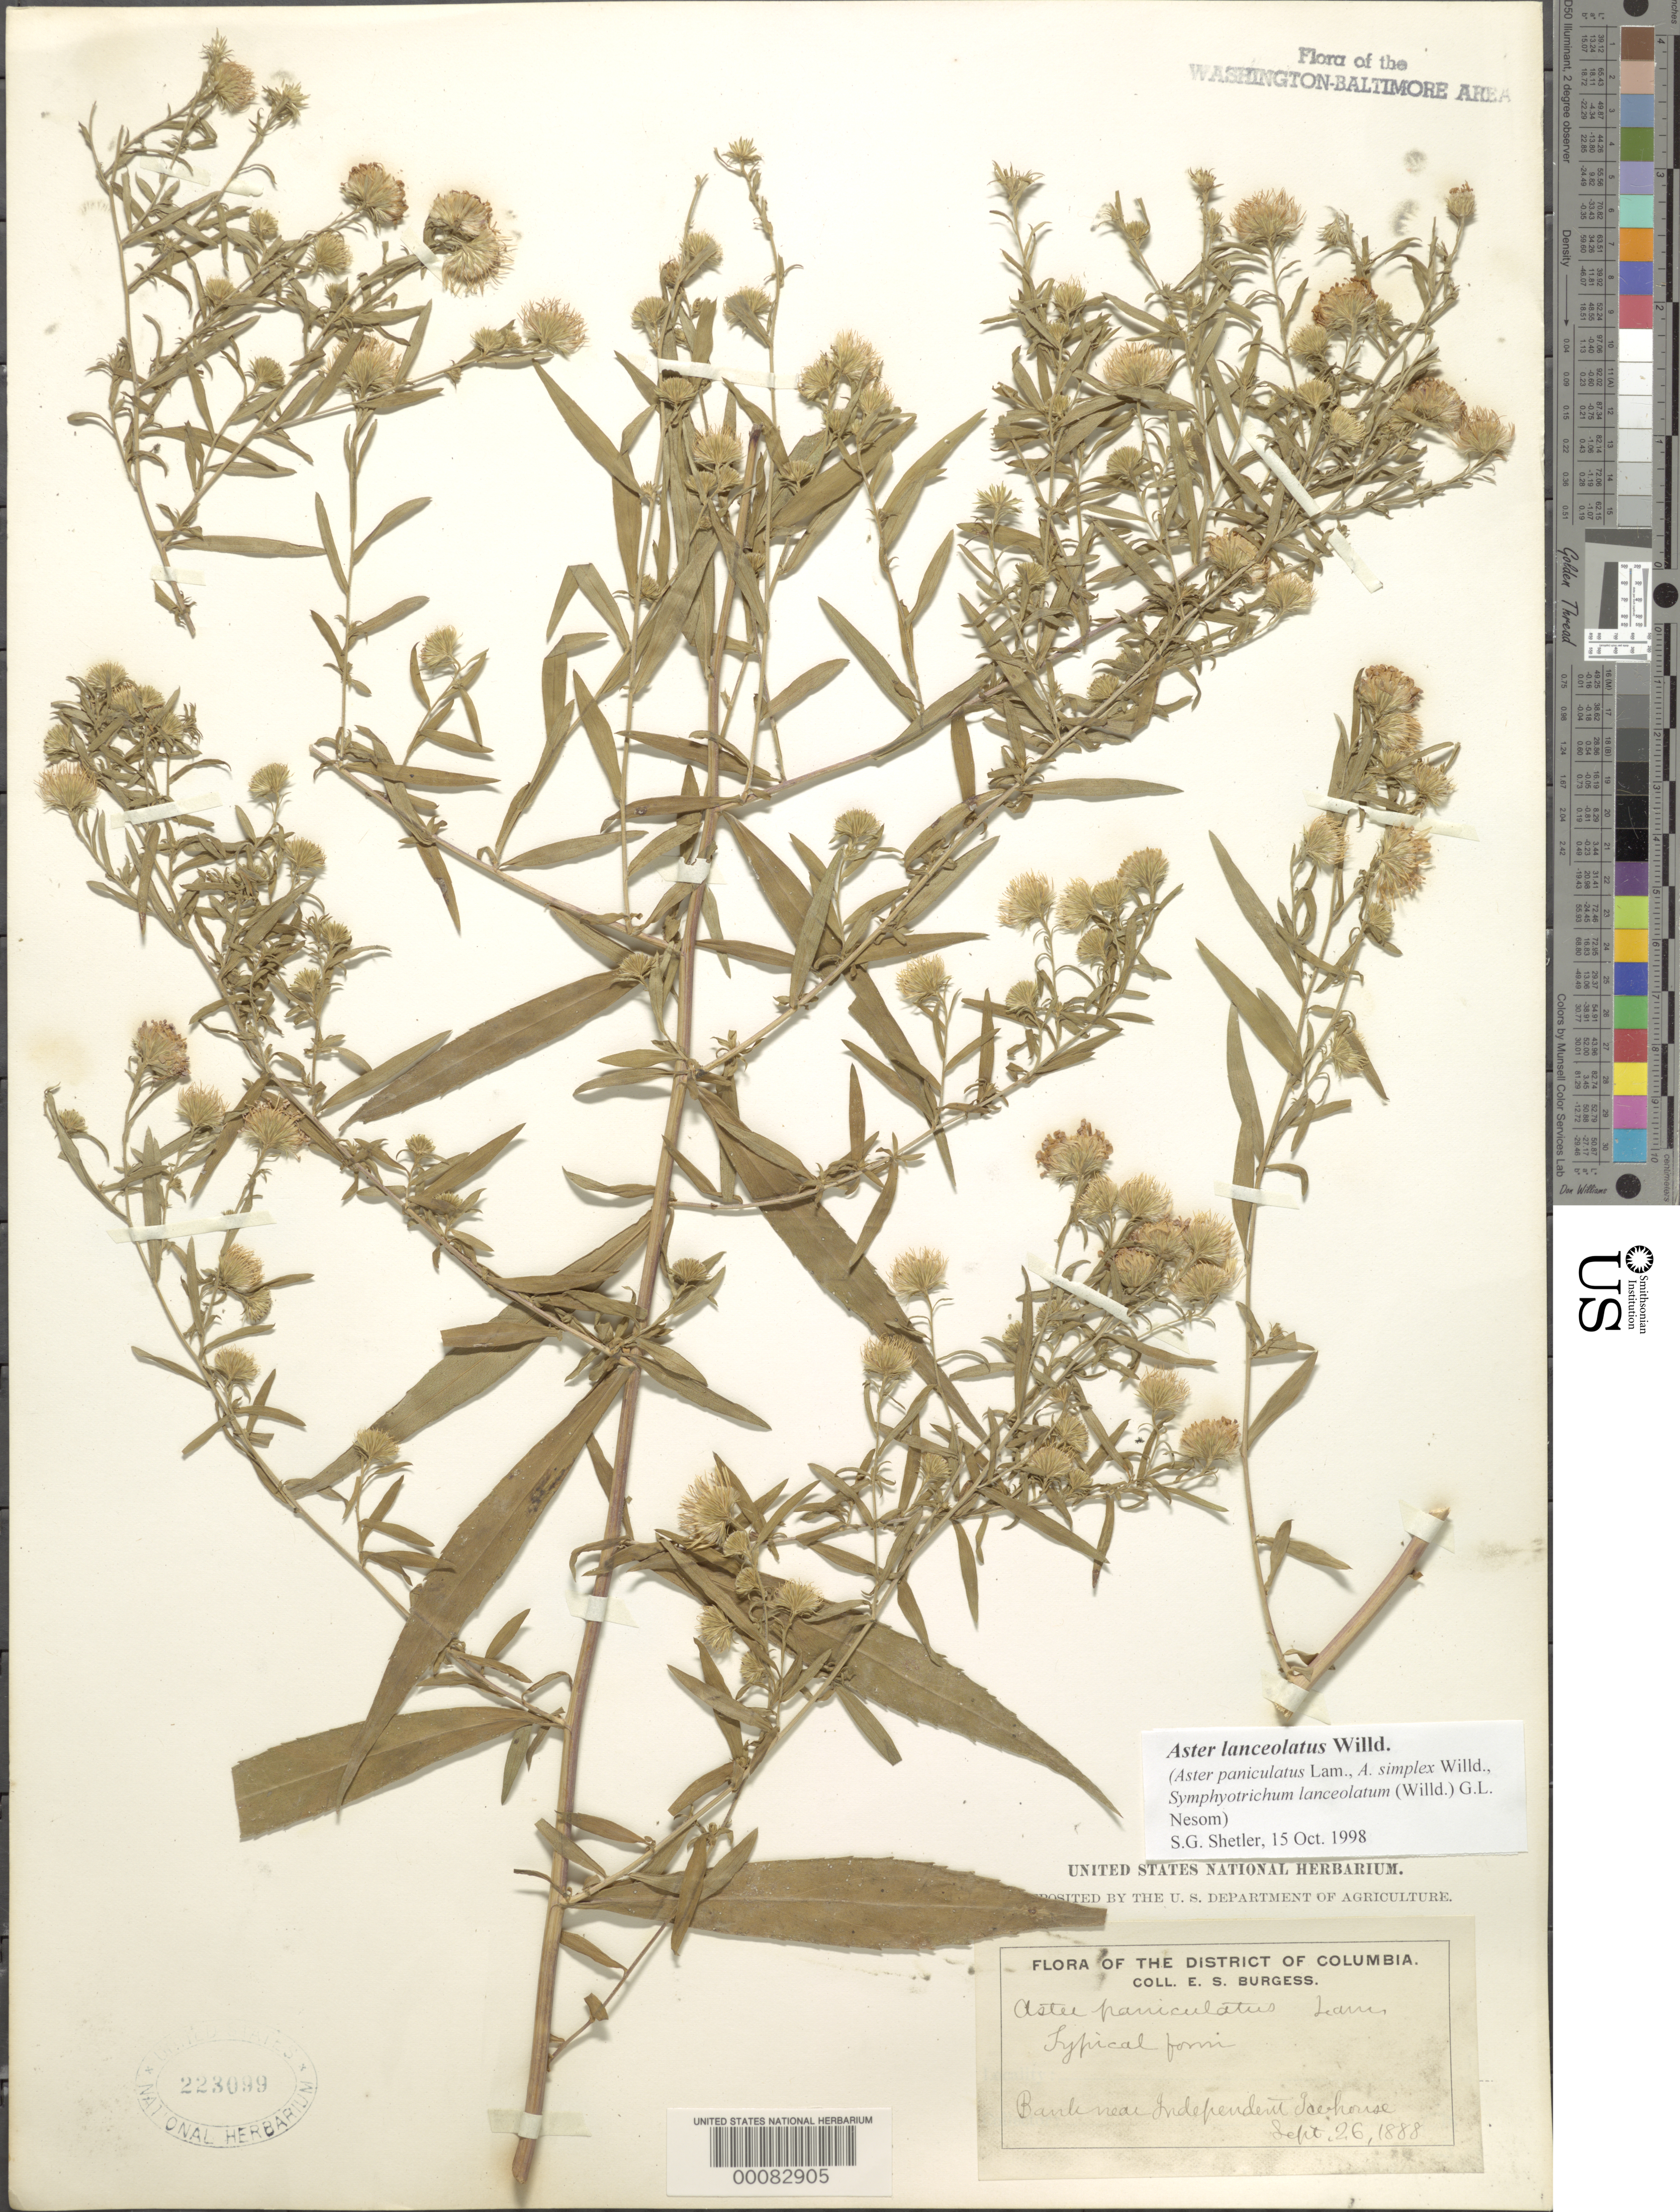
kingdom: Plantae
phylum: Tracheophyta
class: Magnoliopsida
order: Asterales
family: Asteraceae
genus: Symphyotrichum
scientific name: Symphyotrichum lanceolatum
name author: (Willd.) G.L. Nesom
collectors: E. Burgess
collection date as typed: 26 Sep 1888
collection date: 1888-09-26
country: United States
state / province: District of Columbia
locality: Independent Ice House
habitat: Bank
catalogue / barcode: US 223099